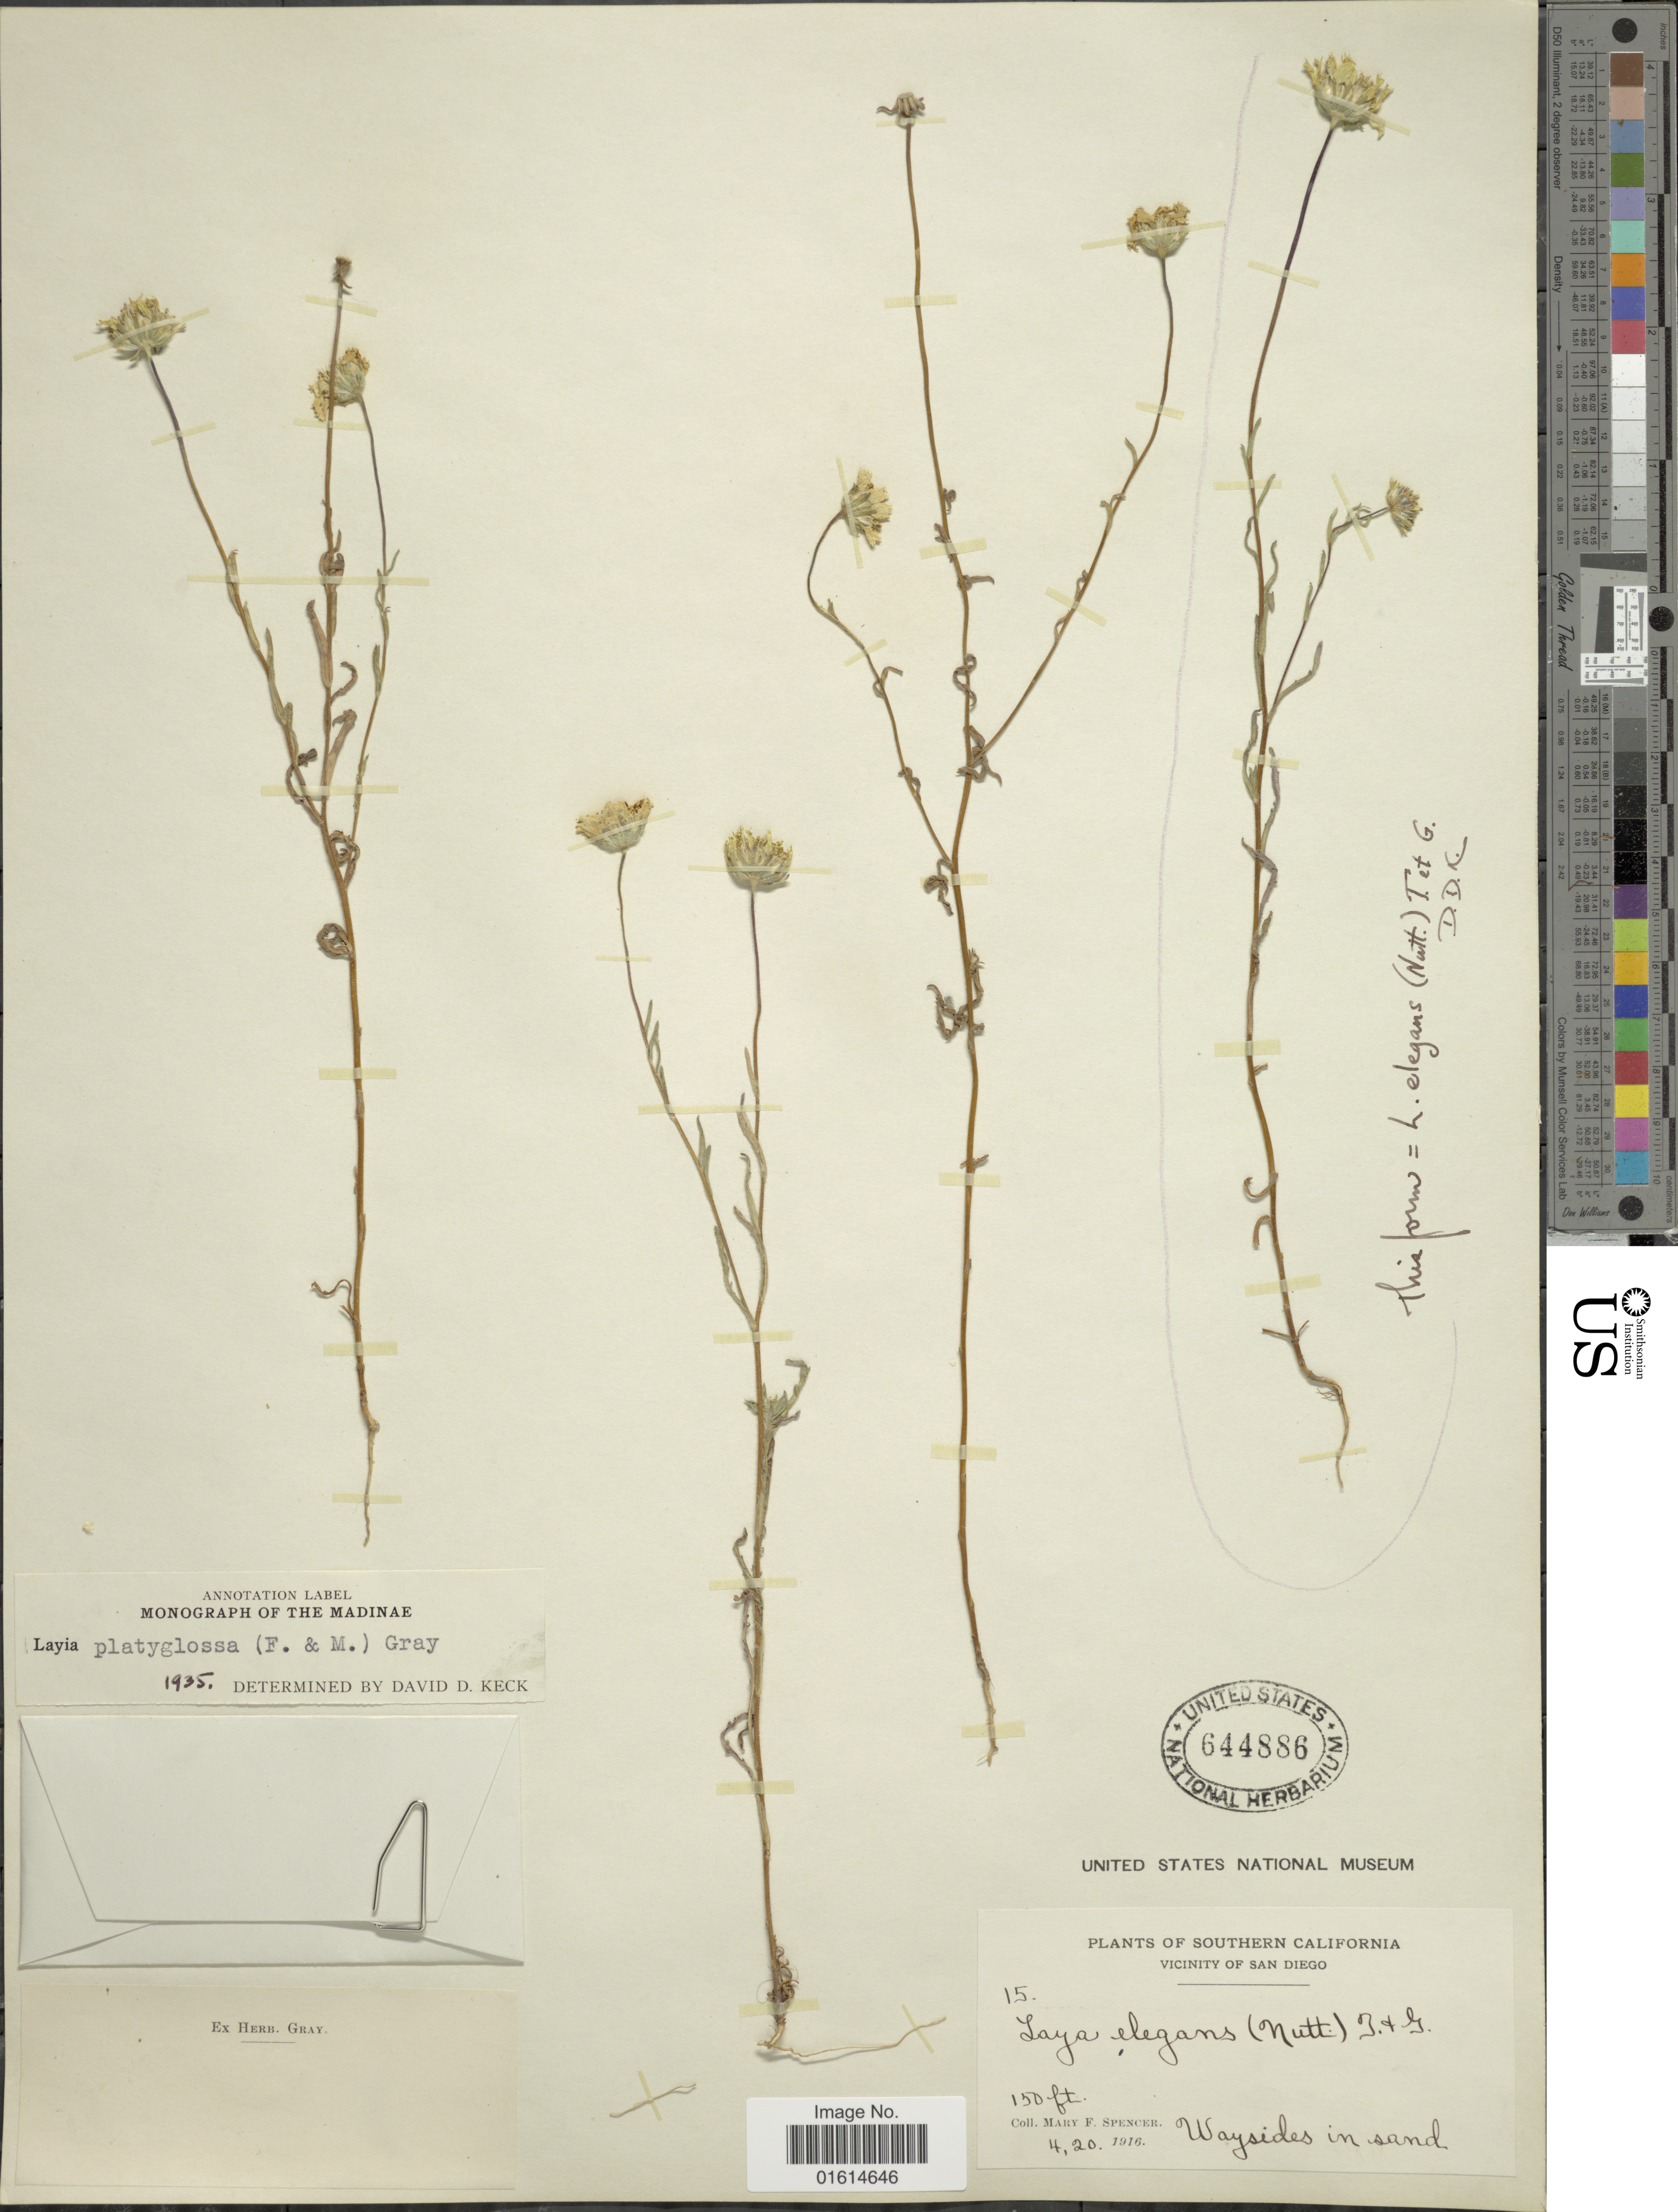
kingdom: Plantae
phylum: Tracheophyta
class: Magnoliopsida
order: Asterales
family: Asteraceae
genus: Layia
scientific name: Layia platyglossa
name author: (Fisch.) A. Gray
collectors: M. Spencer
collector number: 15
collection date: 1916-04-20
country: United States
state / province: California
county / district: San Diego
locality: Southern California, Vicinity of San Diego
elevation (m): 46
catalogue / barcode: US 644886